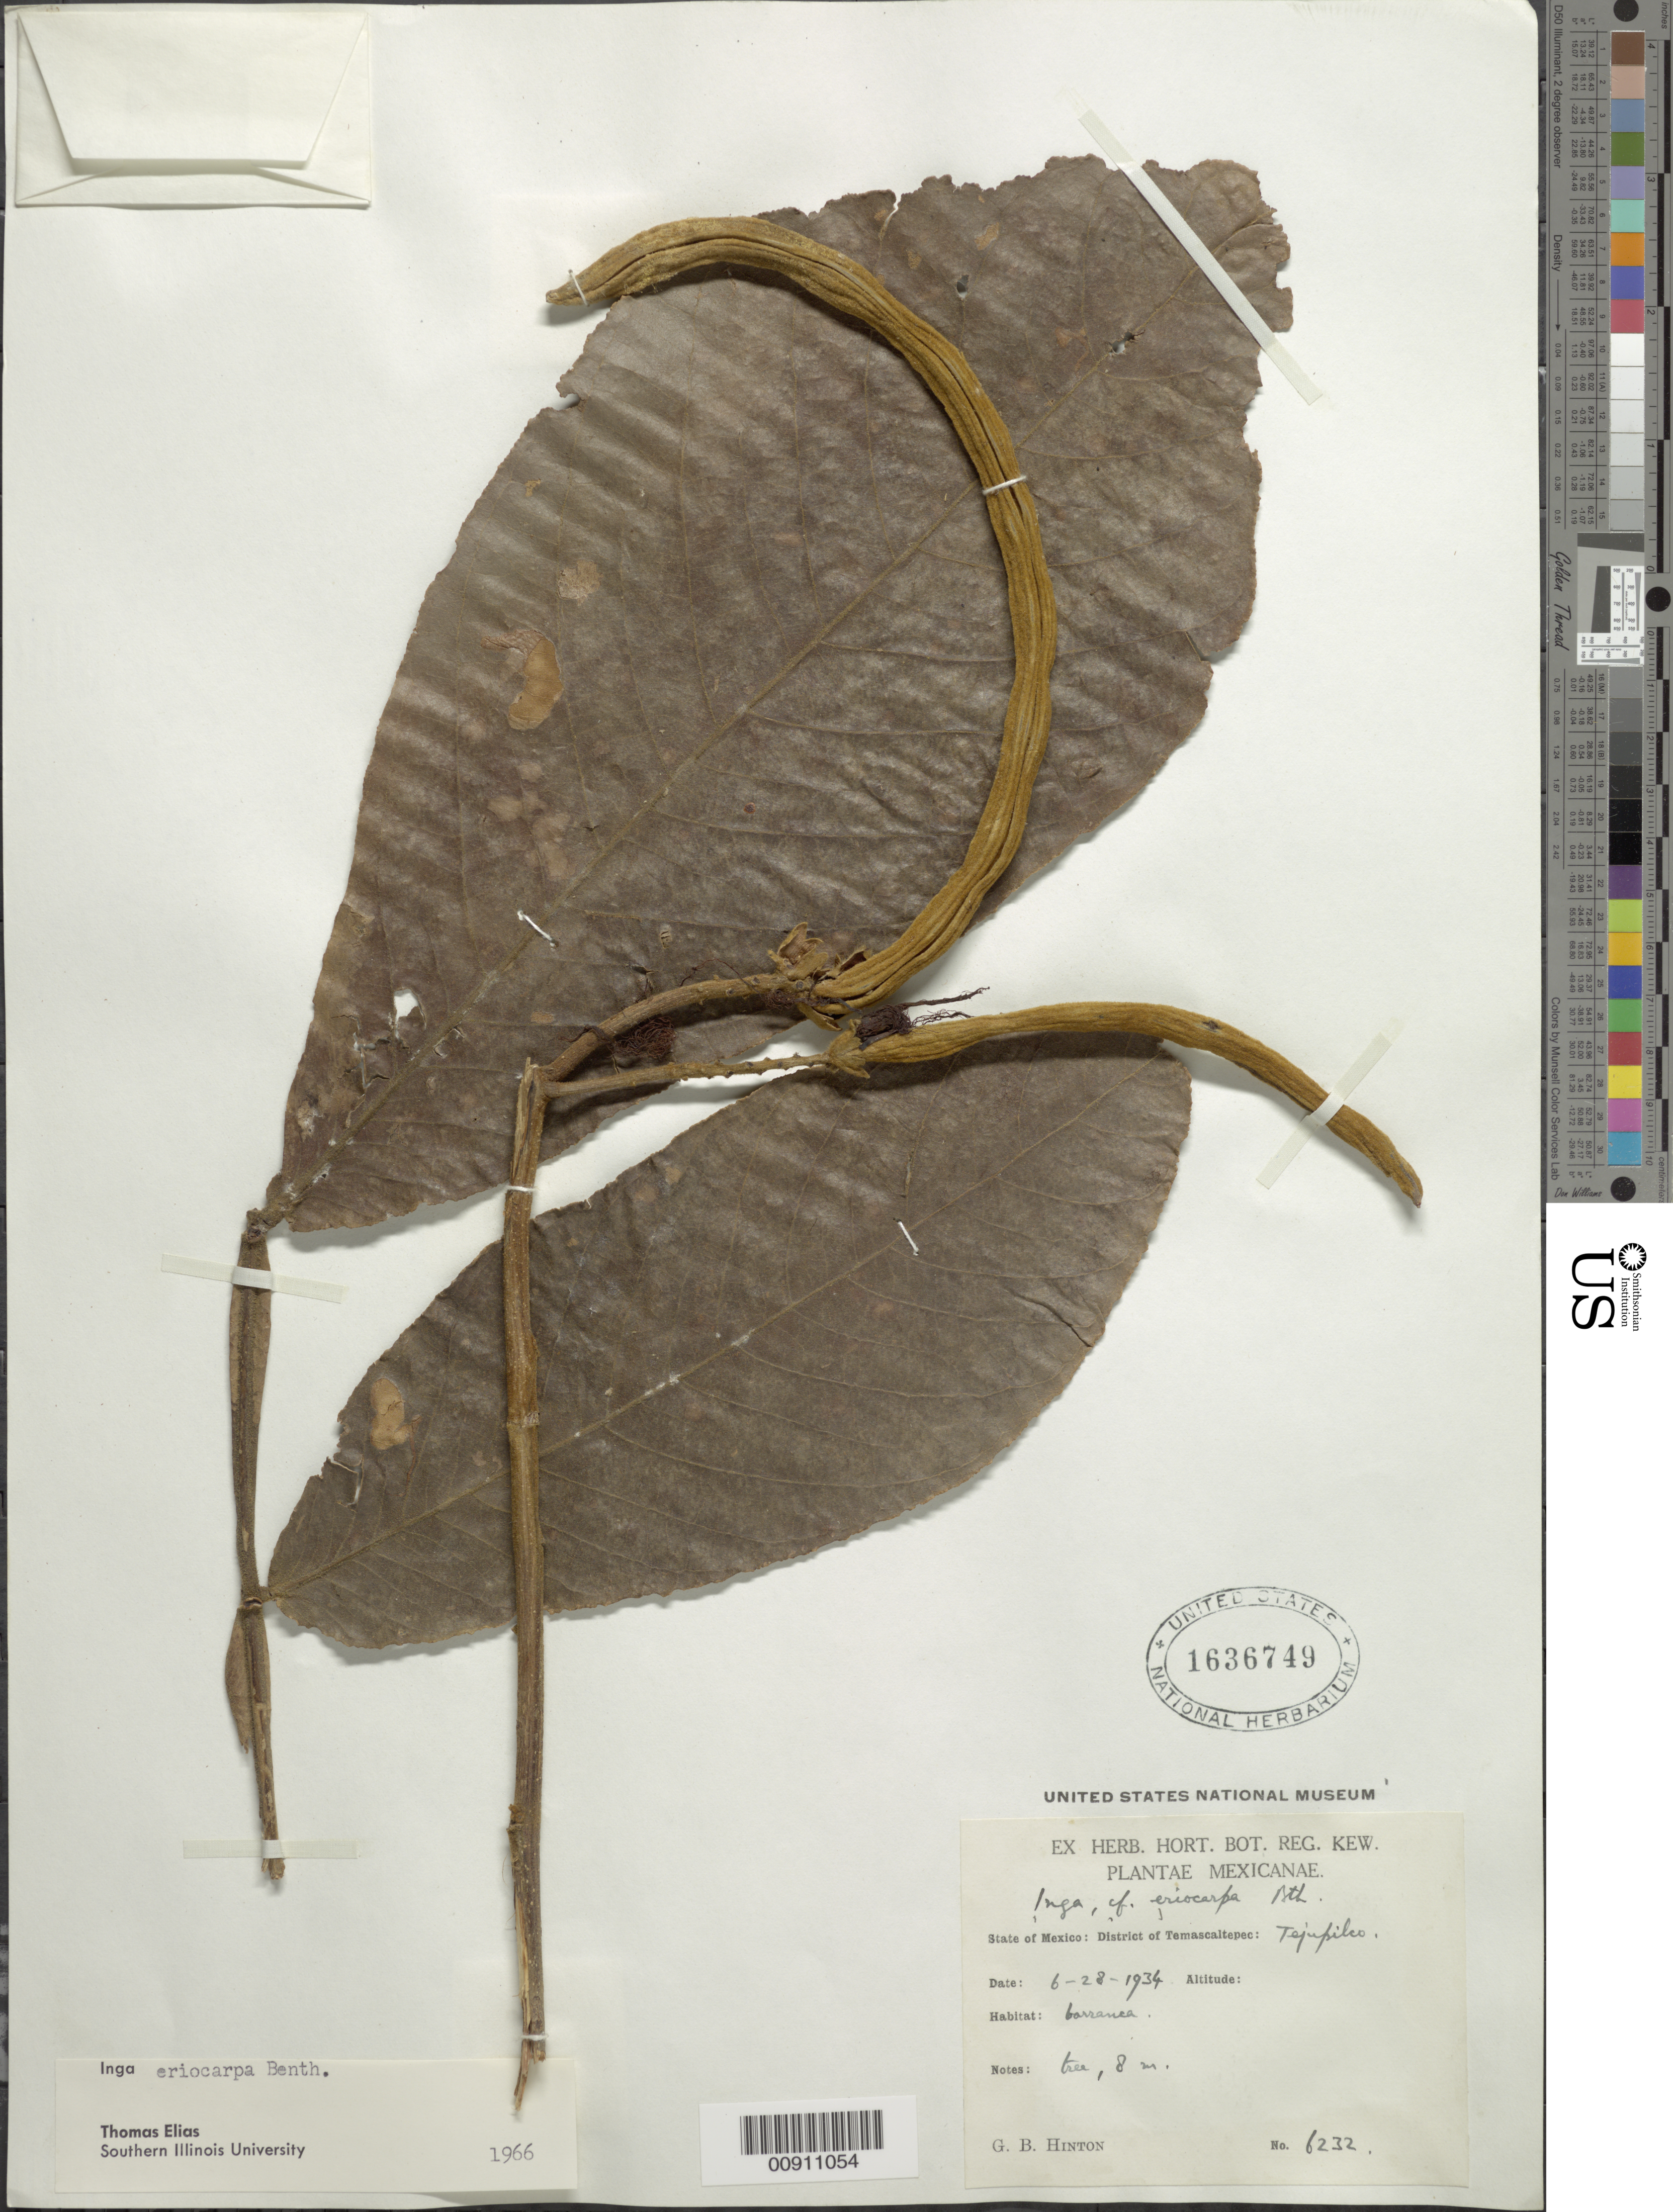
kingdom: Plantae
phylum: Tracheophyta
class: Magnoliopsida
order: Fabales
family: Fabaceae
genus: Inga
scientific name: Inga vera subsp. eriocarpa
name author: (Benth.) J. León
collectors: G. B. Hinton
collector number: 6232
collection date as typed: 28 Jun 1934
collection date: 1934-06-28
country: Mexico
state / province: México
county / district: Temascaltepec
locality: State of Mexico: District of Temascaltepec, Tejupilco.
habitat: Barranca.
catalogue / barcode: US 1636749